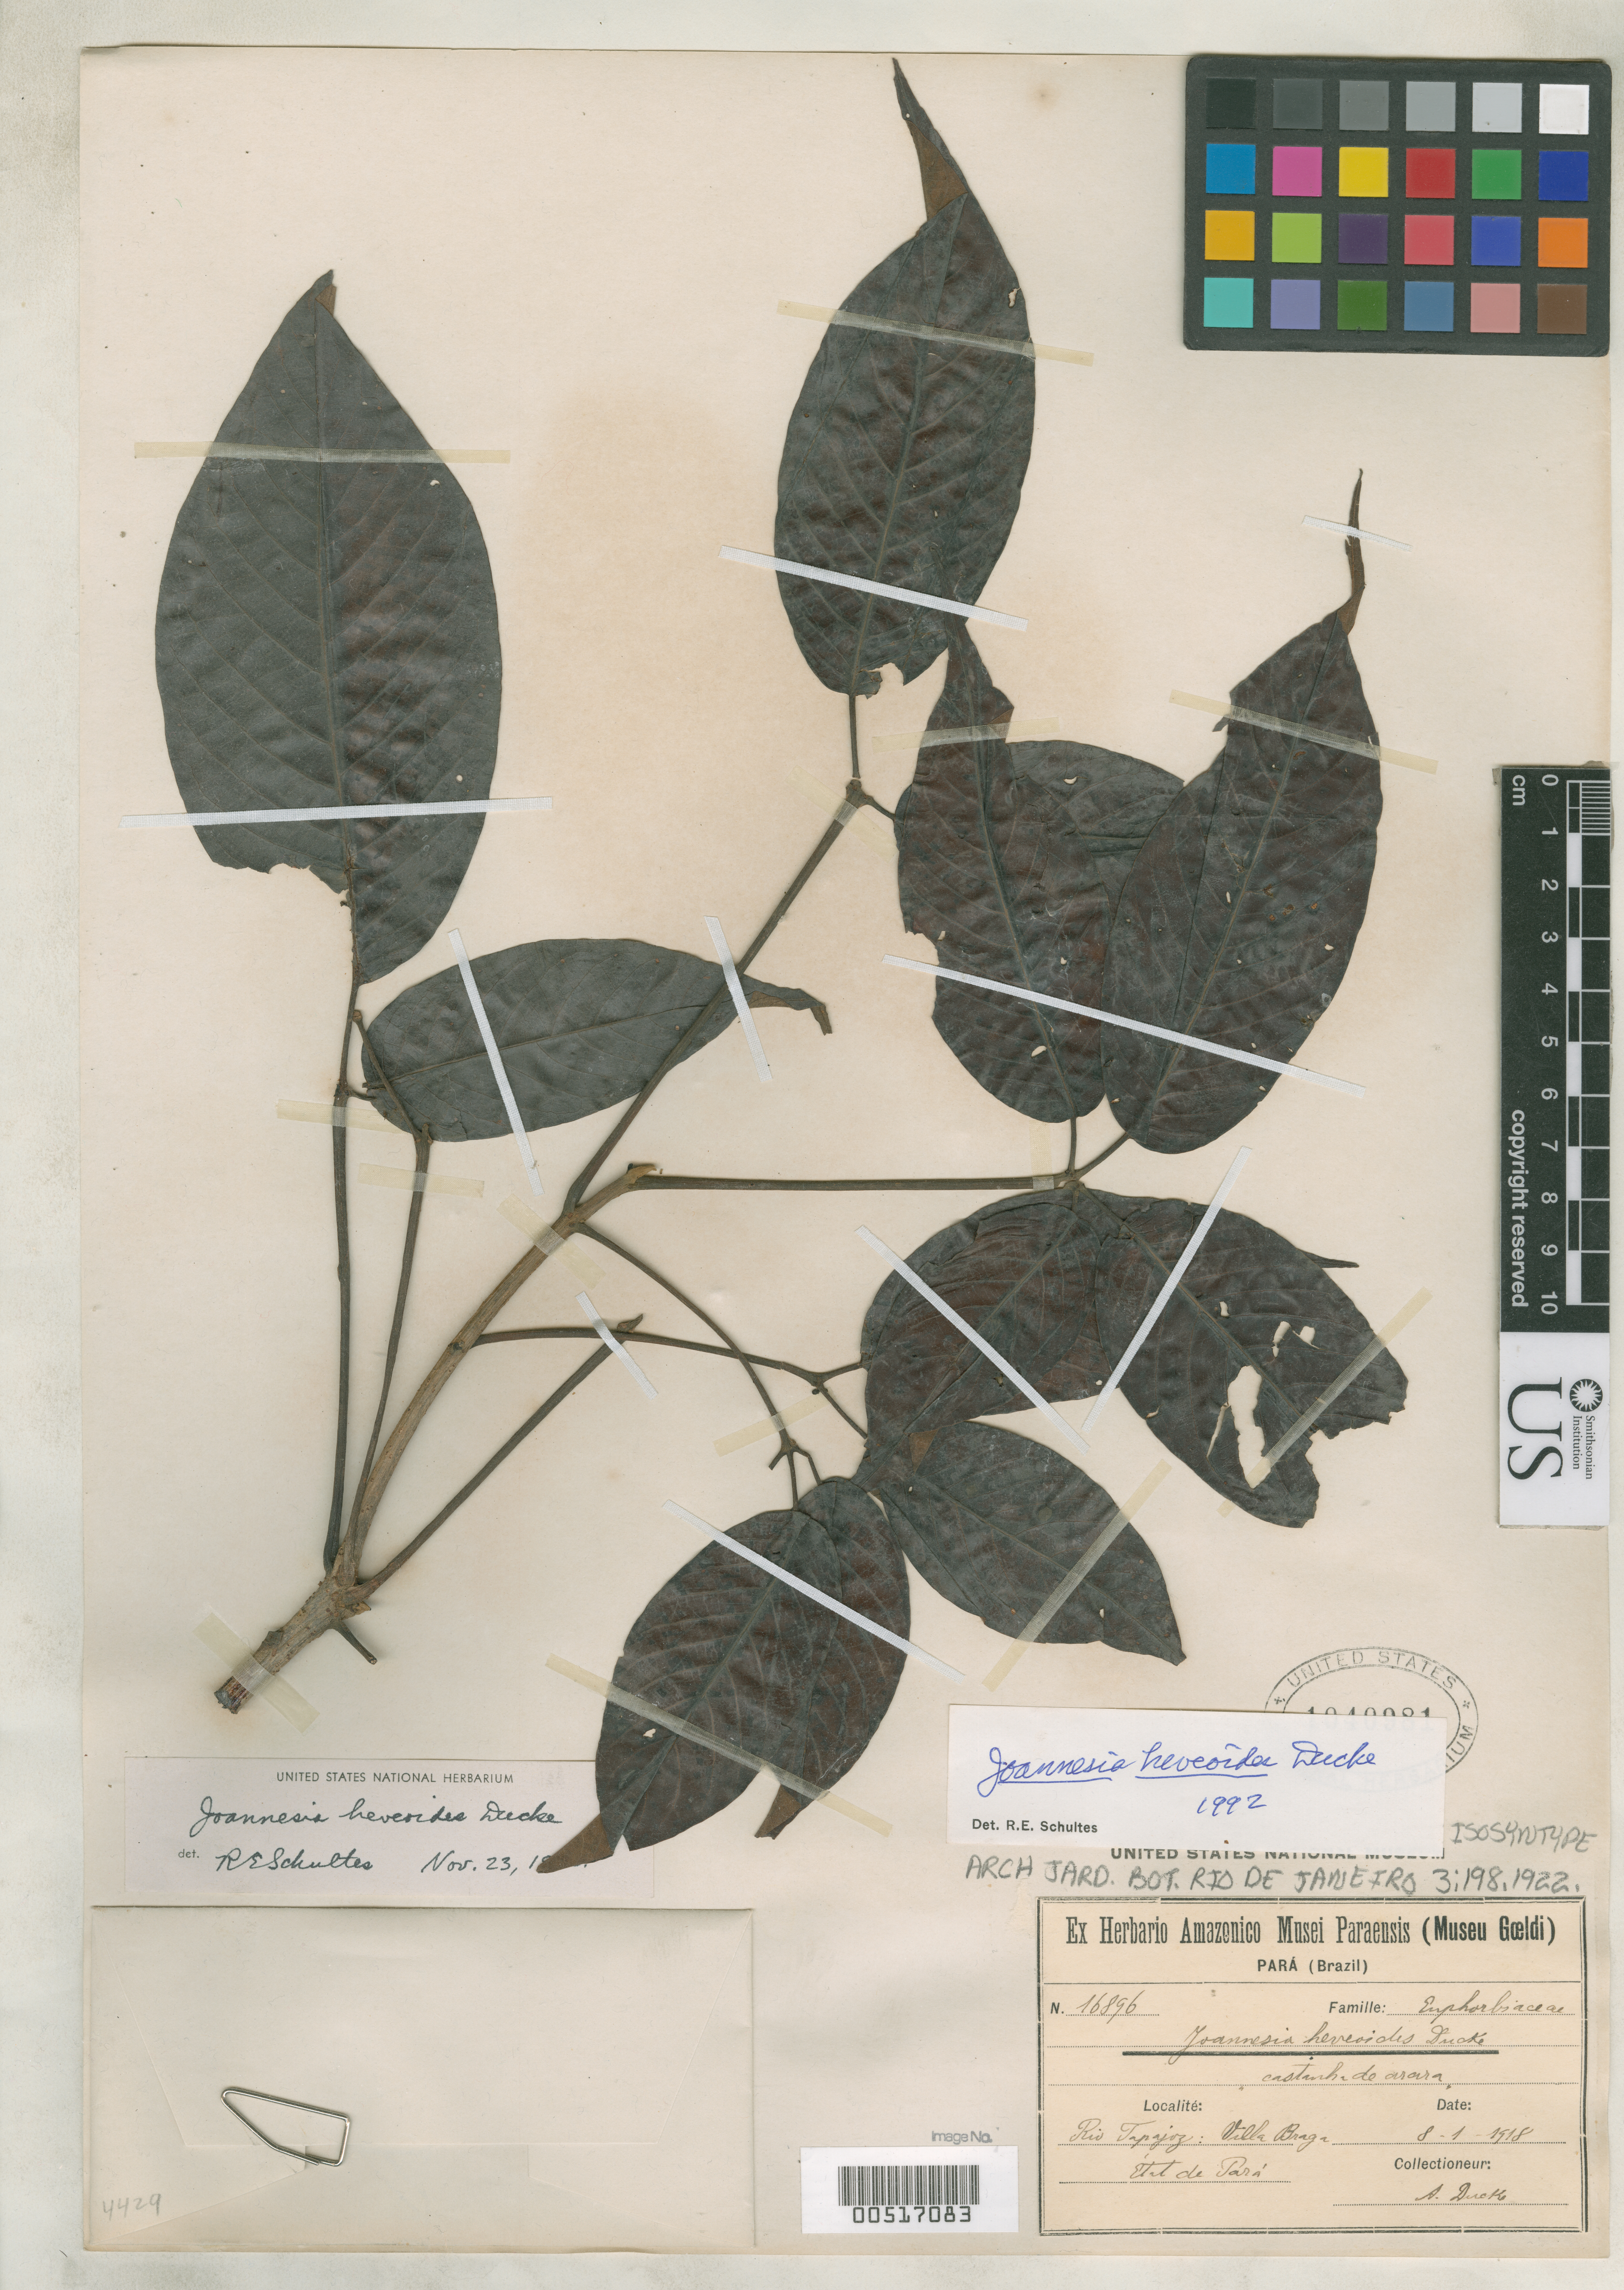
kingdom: Plantae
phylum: Tracheophyta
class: Magnoliopsida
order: Malpighiales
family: Euphorbiaceae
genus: Joannesia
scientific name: Joannesia heveoides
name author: Ducke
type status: Isosyntype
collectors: A. Ducke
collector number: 16896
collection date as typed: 08 Jan 1918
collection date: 1918-01-08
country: Brazil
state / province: Pará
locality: Rio Tapajoz, Villa Braga.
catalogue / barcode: US 1040981